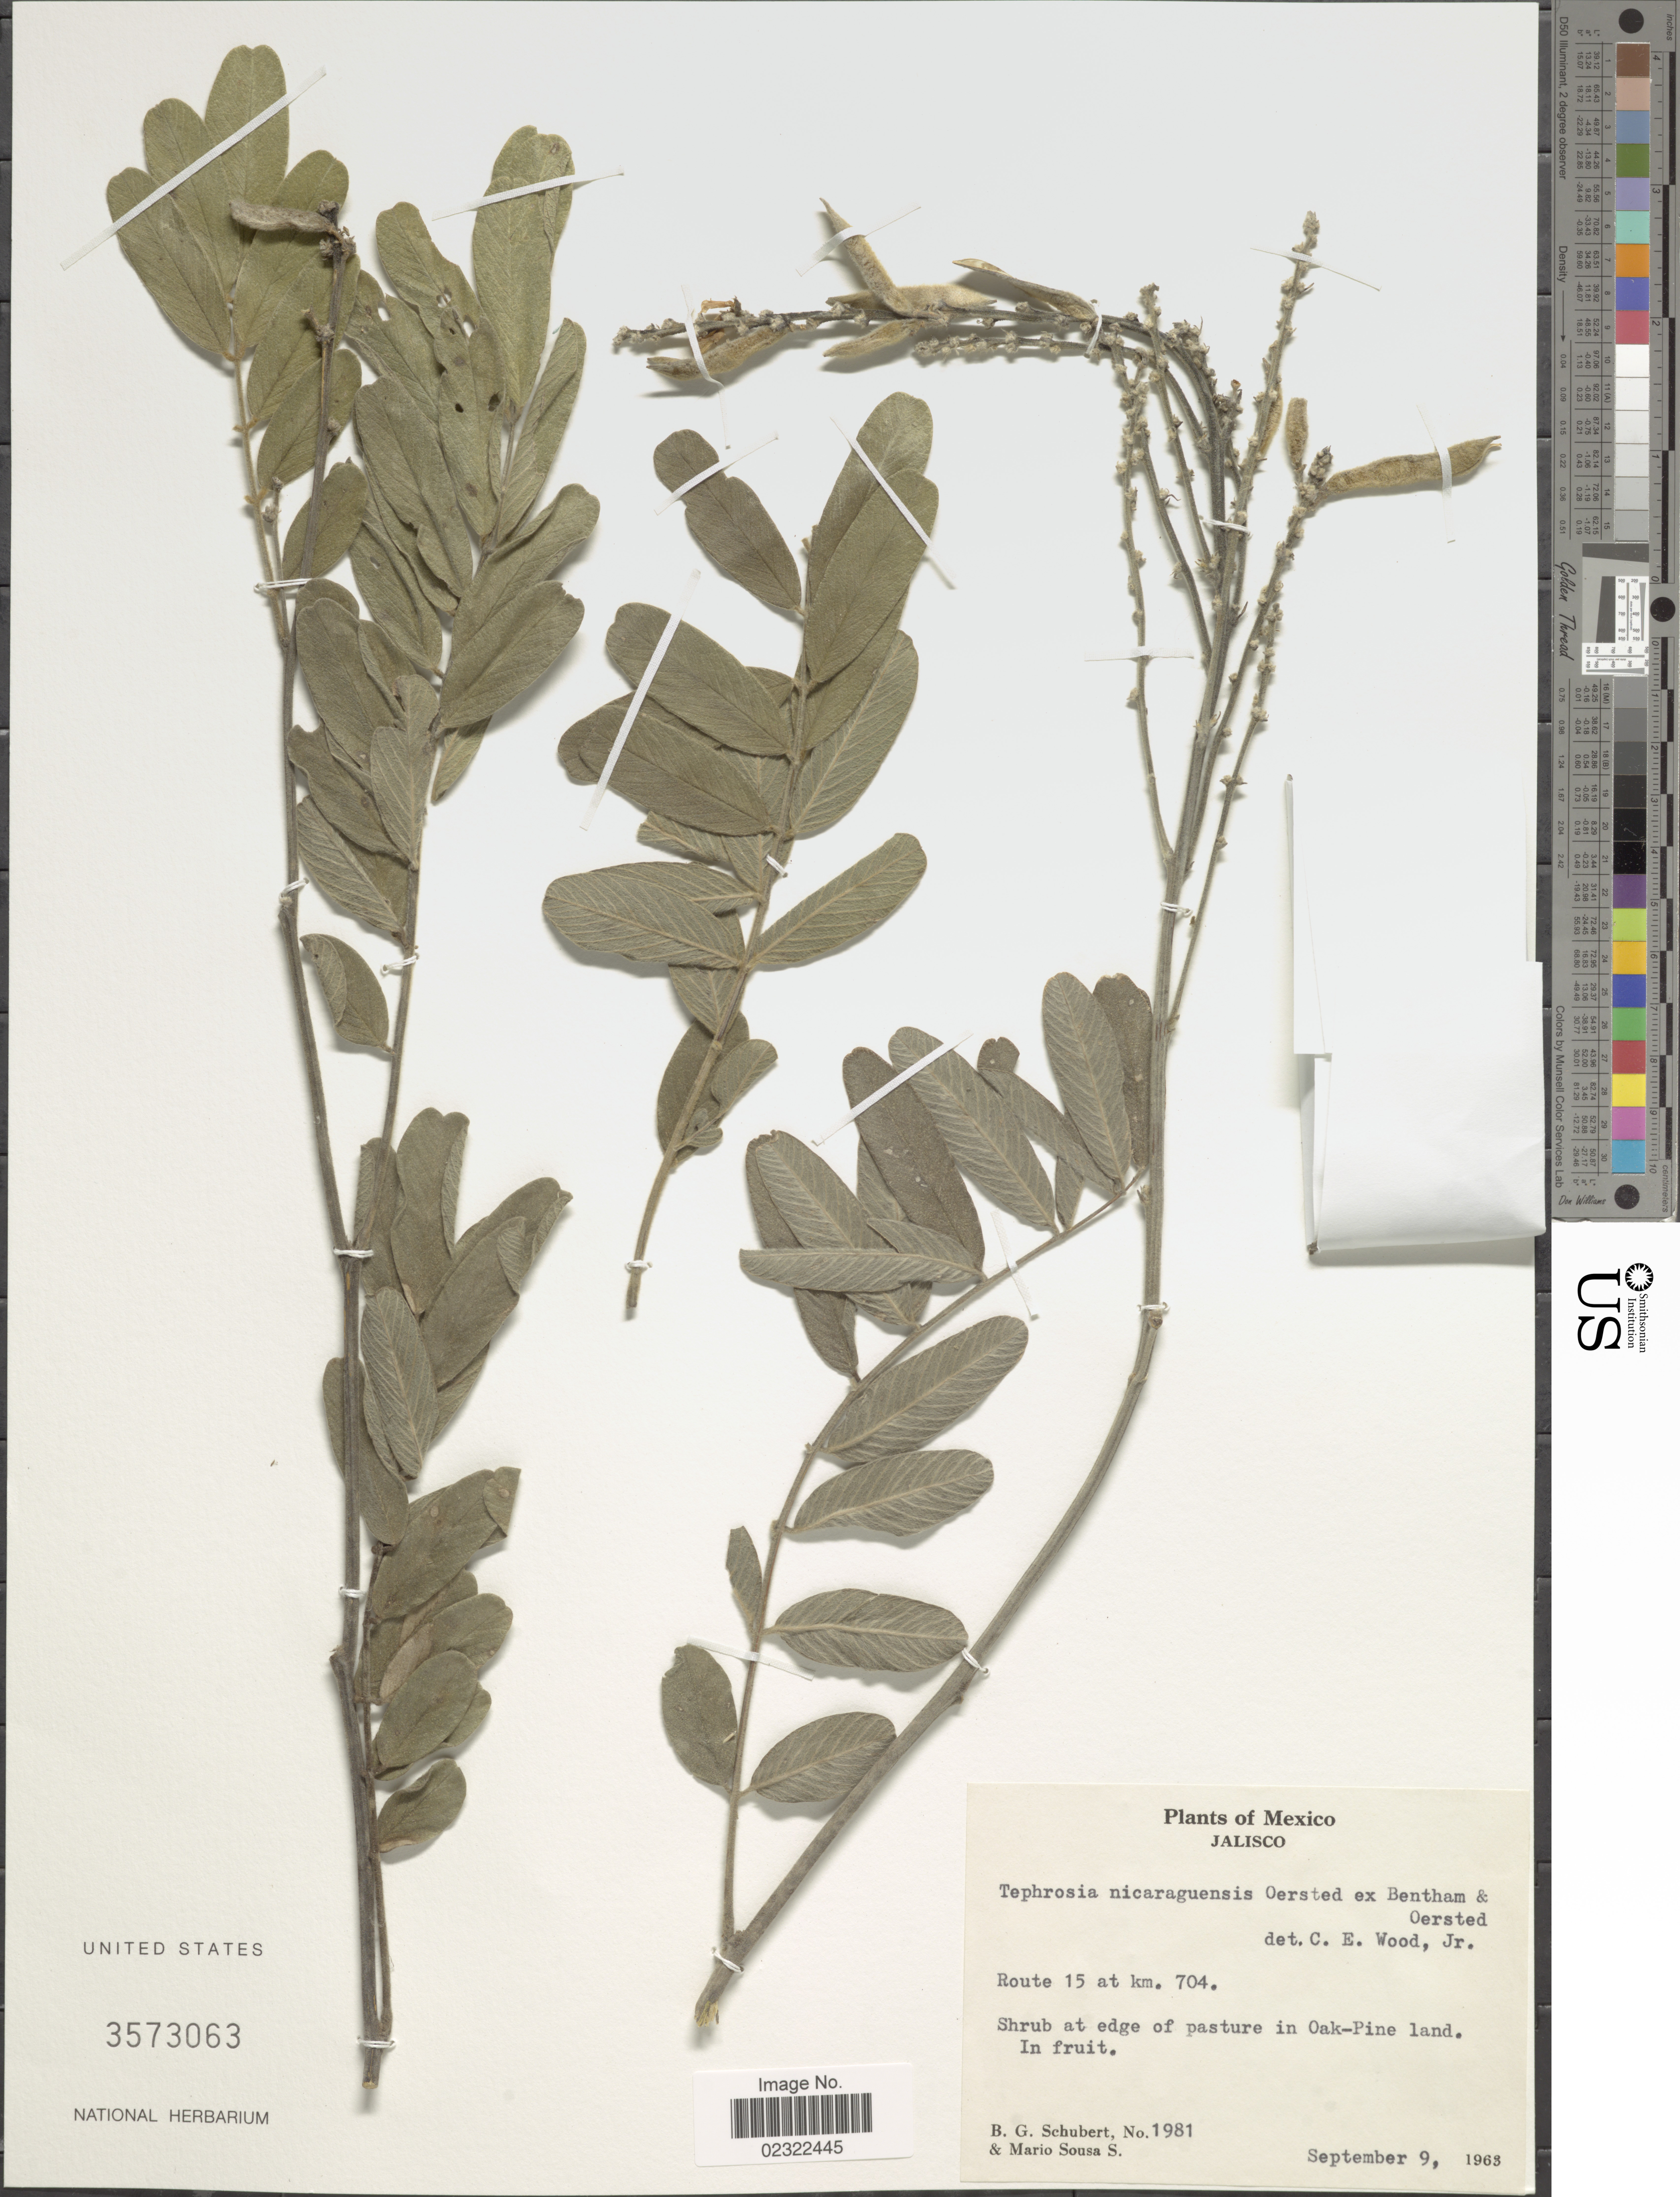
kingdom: Plantae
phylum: Tracheophyta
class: Magnoliopsida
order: Fabales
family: Fabaceae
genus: Tephrosia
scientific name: Tephrosia nicaraguensis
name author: Oerst.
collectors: B. Schubert & M. Sousa S.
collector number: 1981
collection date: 1963-09-09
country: Mexico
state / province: Jalisco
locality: Jalisco, Route 15 at km. 704. shrub at edge of patsure in Oak-Pine land.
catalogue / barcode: US 3573063